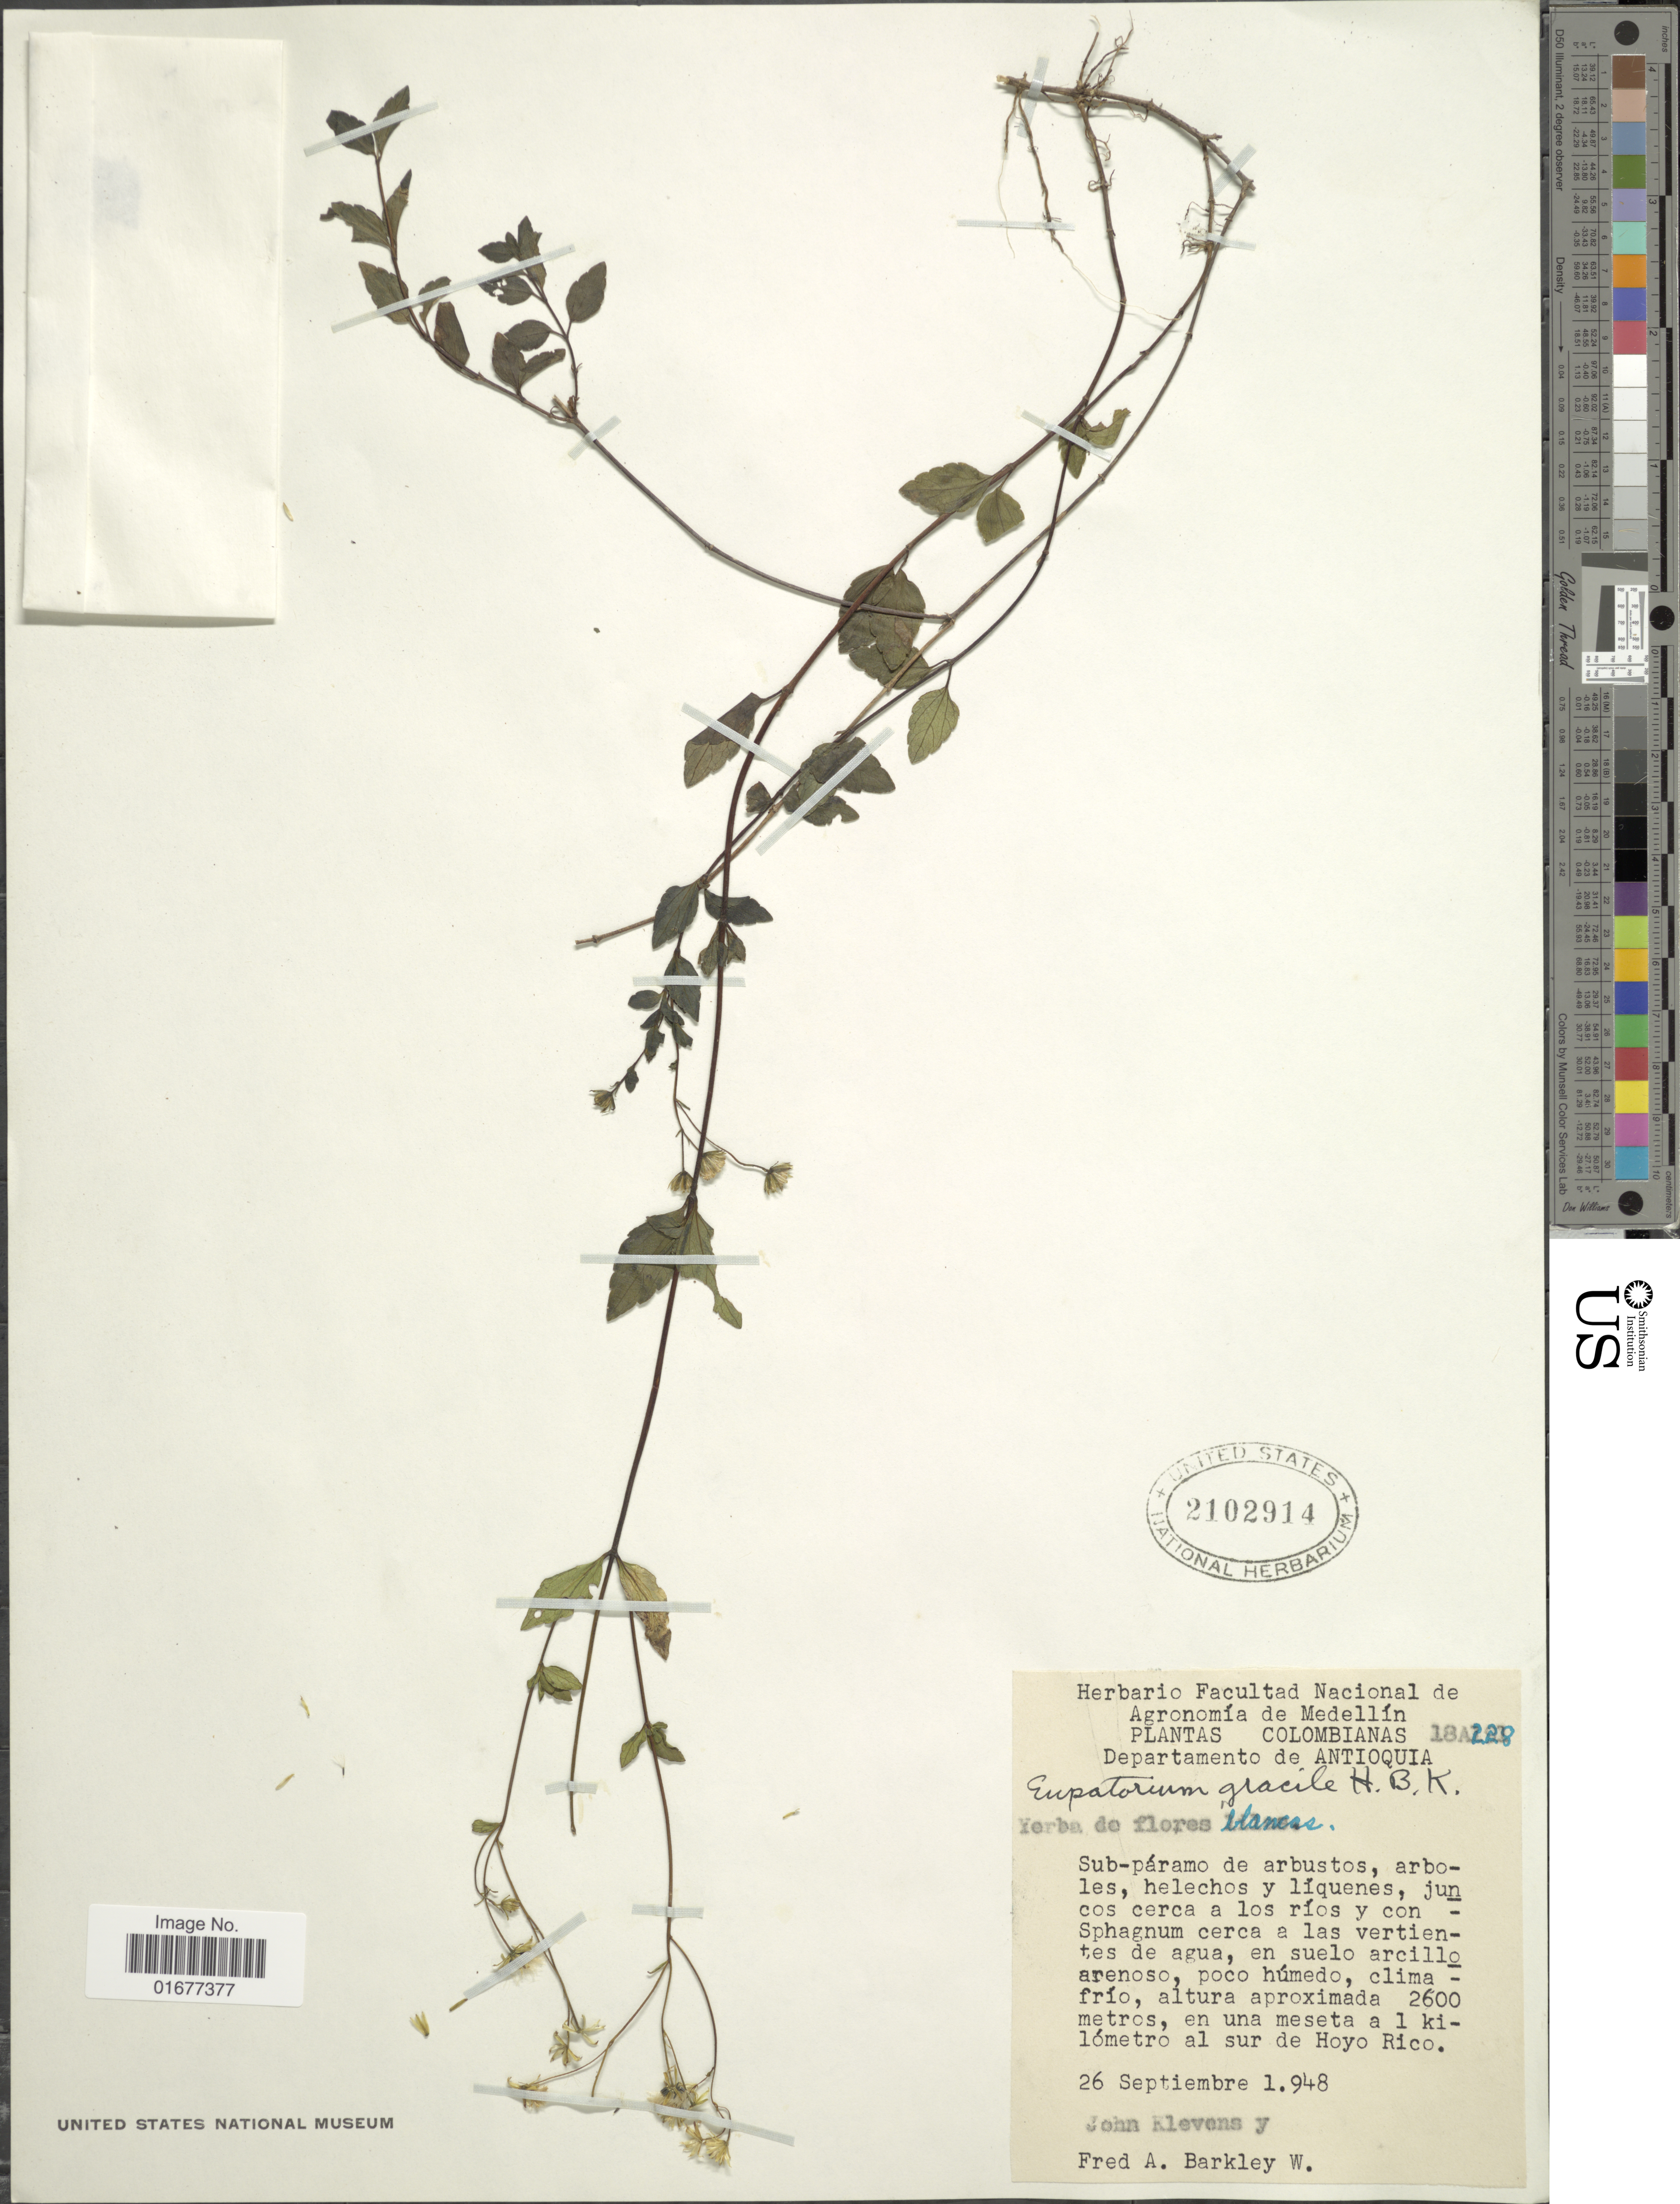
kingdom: Plantae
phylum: Tracheophyta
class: Magnoliopsida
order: Asterales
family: Asteraceae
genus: Ageratina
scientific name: Ageratina gracilis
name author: (Kunth) R.M. King & H. Rob.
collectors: J. Klevens & F. A. Barkley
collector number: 18A228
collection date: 1948-09-26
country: Colombia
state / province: Antioquia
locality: En una meseta a 1 kilometro al sur de Hoyo Rico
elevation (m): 2600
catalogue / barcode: US 2102914